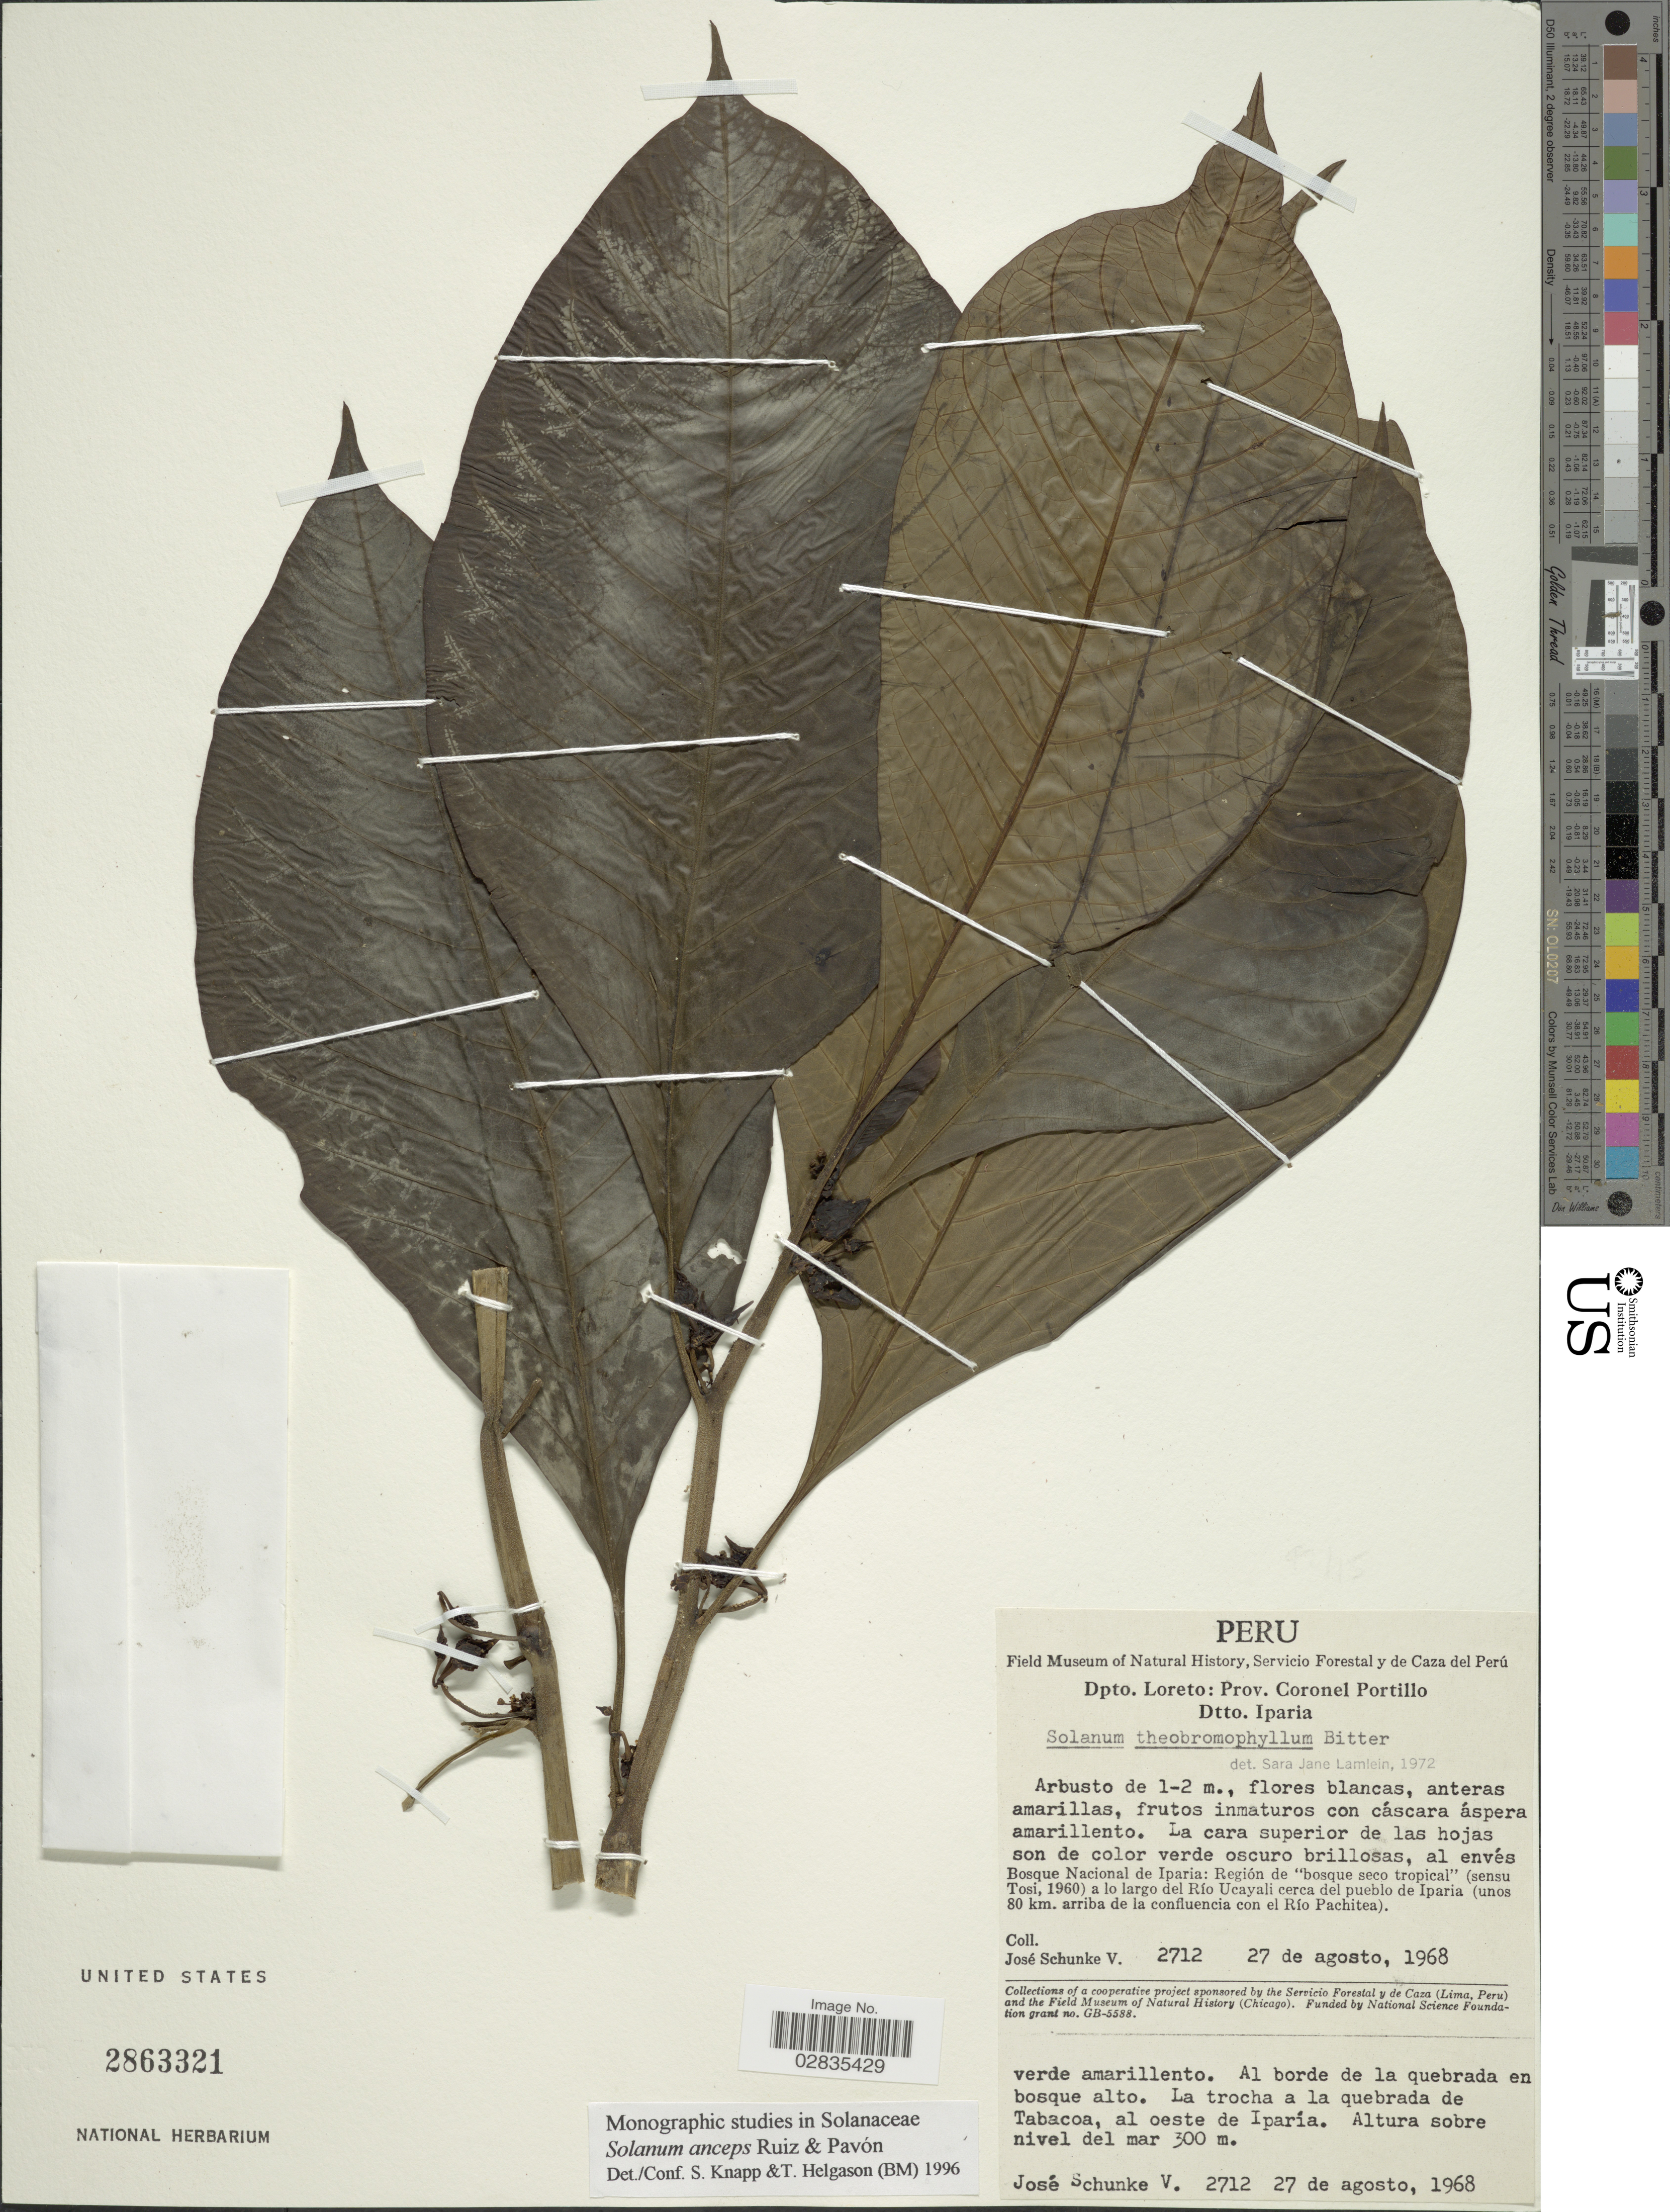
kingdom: Plantae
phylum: Tracheophyta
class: Magnoliopsida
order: Solanales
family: Solanaceae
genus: Solanum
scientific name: Solanum anceps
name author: Ruiz & Pav.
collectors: J. Schunke Vigo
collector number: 2712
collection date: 1968-08-27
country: Peru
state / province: Loreto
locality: Dpto. Loreto: Prov. Coronel Portillo, Dtto. Iparia, Bosque Nacional de Iparia: Región de "bosque seco tropical" a lo largo del Río Ucayali cerca del pueblo de Iparia (unos 80 km. arriba de la confluencia con el Río Pachitea), La trocha a la quebrada de Tabacoa, al oeste de Iparía.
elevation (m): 300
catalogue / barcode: US 2863321